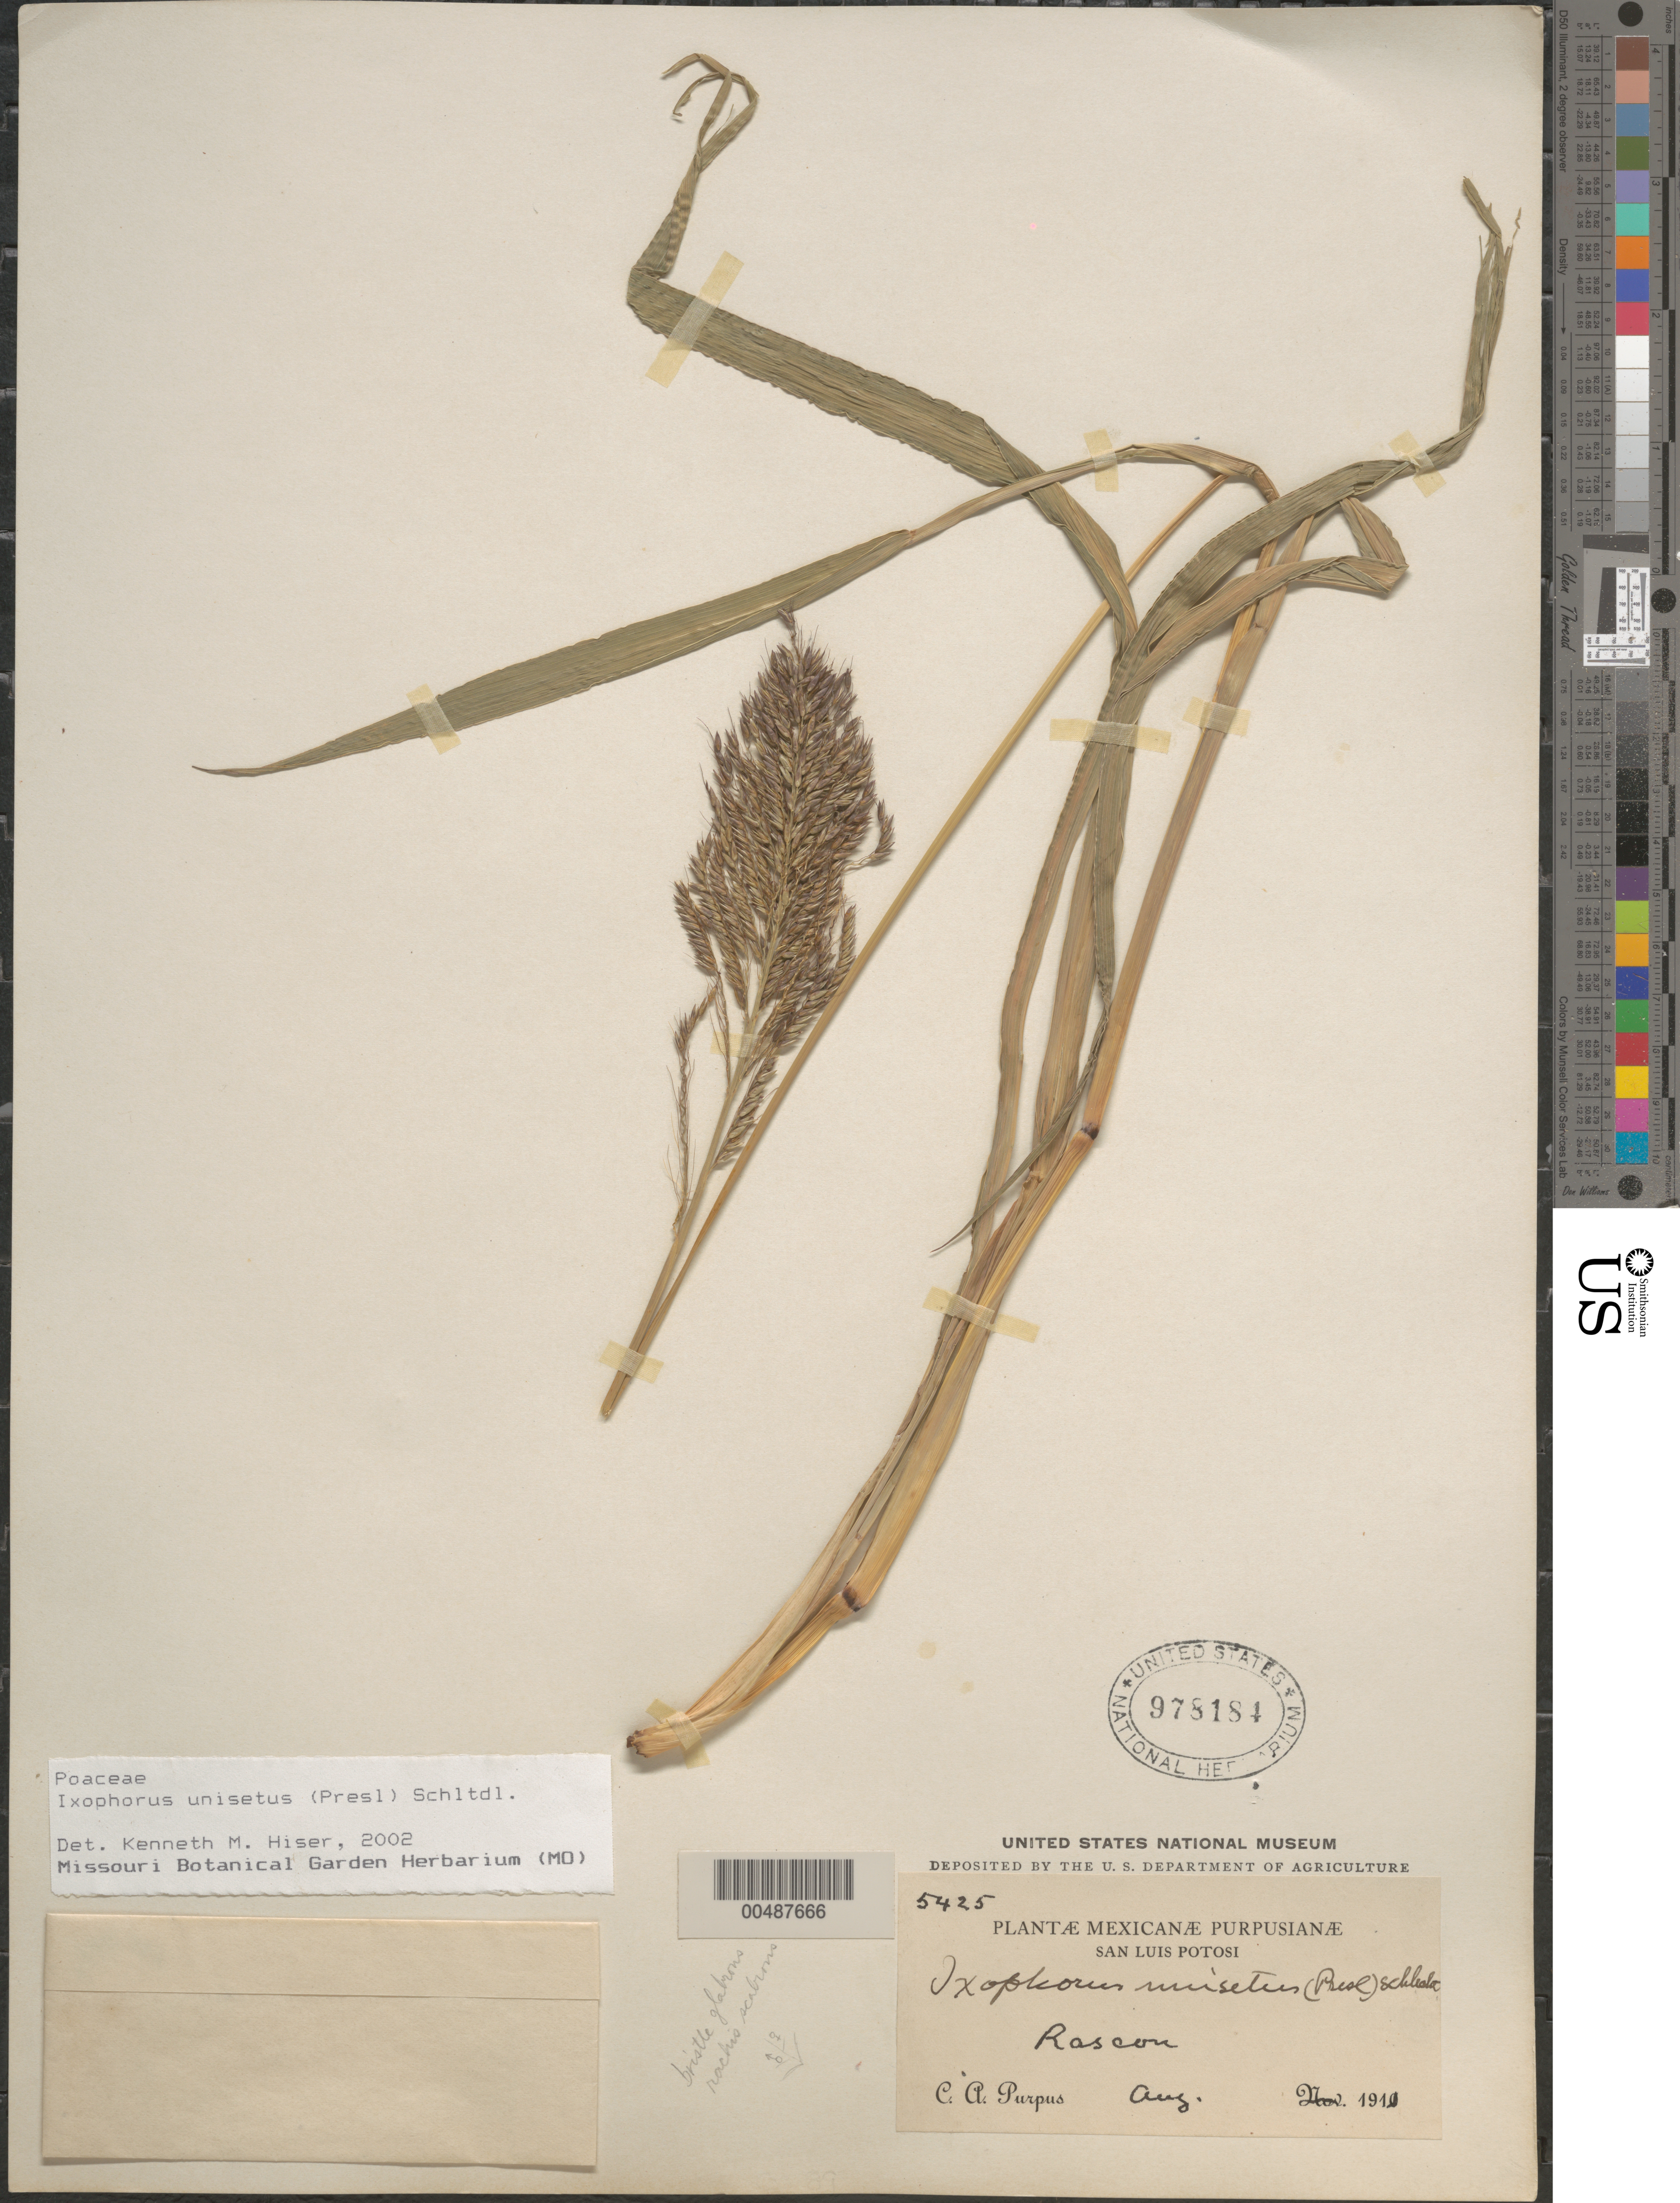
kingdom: Plantae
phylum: Tracheophyta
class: Liliopsida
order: Poales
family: Poaceae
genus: Ixophorus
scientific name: Ixophorus unisetus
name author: (J. Presl) Schltdl.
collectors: C. A. Purpus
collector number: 5425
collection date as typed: Aug 1911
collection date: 1911-08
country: Mexico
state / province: San Luis Potosi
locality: Rascon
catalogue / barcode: US 978184